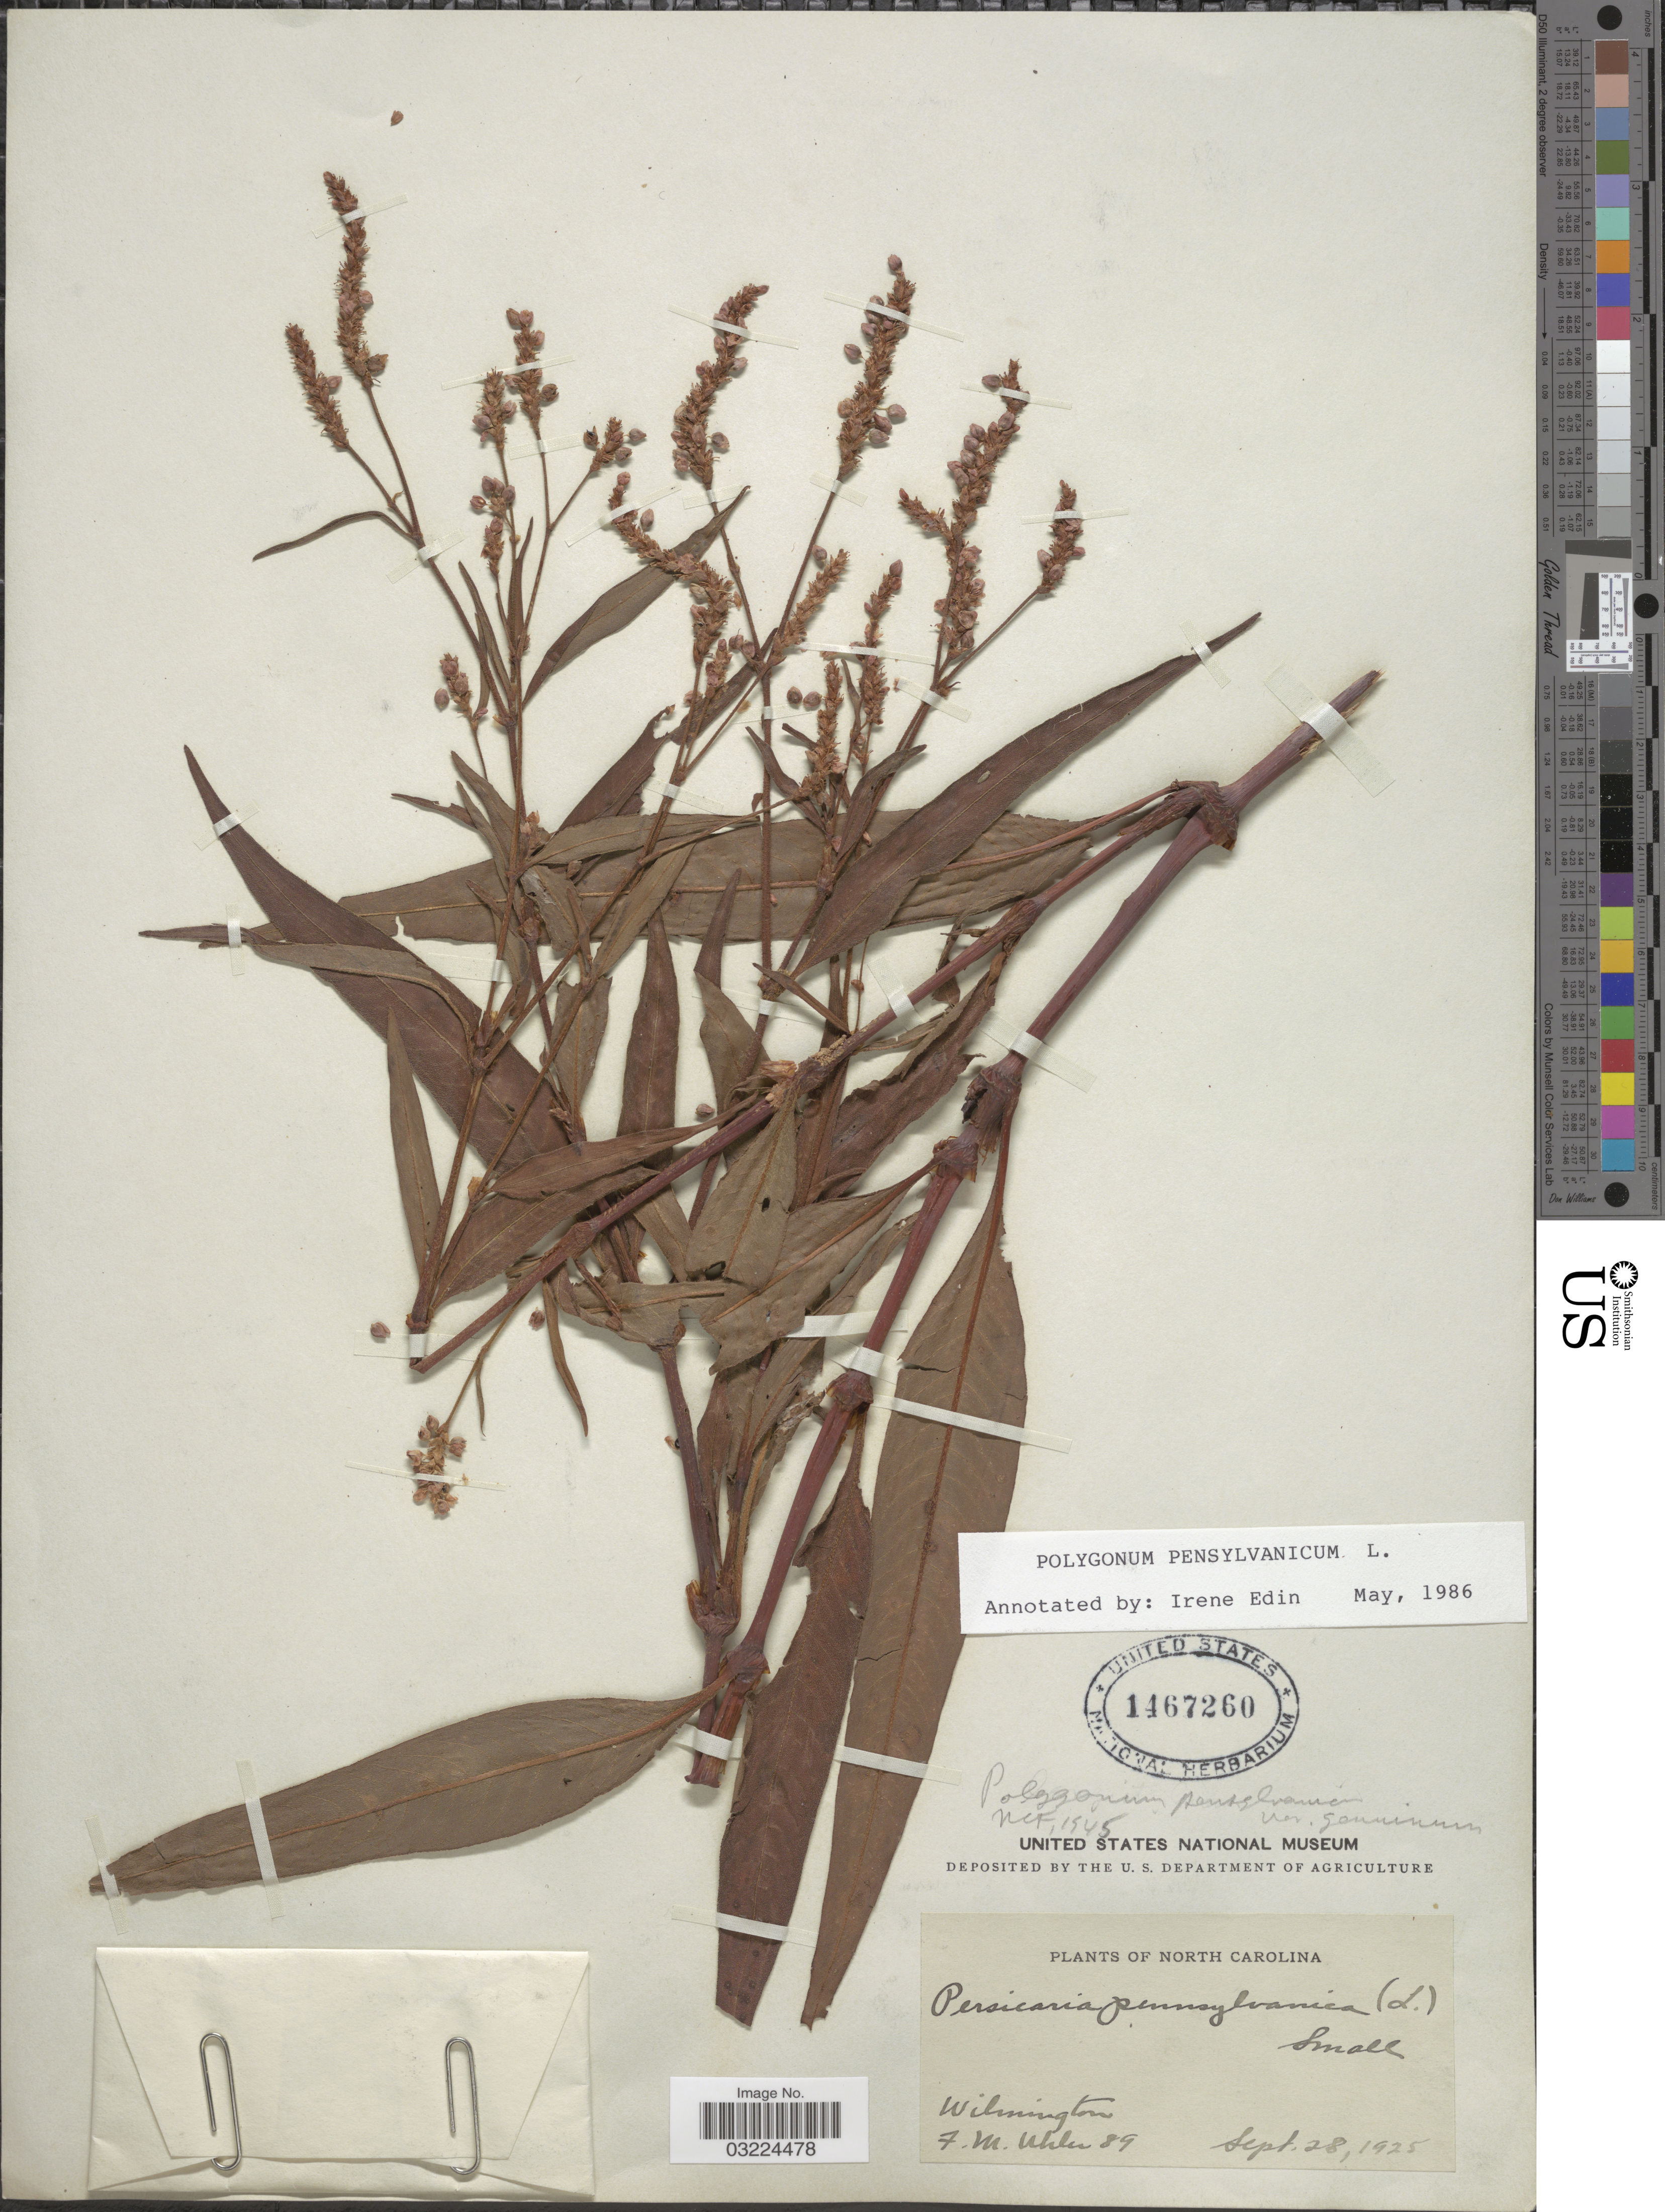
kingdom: Plantae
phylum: Tracheophyta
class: Magnoliopsida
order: Caryophyllales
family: Polygonaceae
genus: Persicaria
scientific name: Persicaria pensylvanica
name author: (L.) M. Gómez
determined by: Atha, D. E.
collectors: F. M. Uhler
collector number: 89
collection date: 1925-09-28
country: United States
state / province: North Carolina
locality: Wilmington.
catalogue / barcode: US 1467260